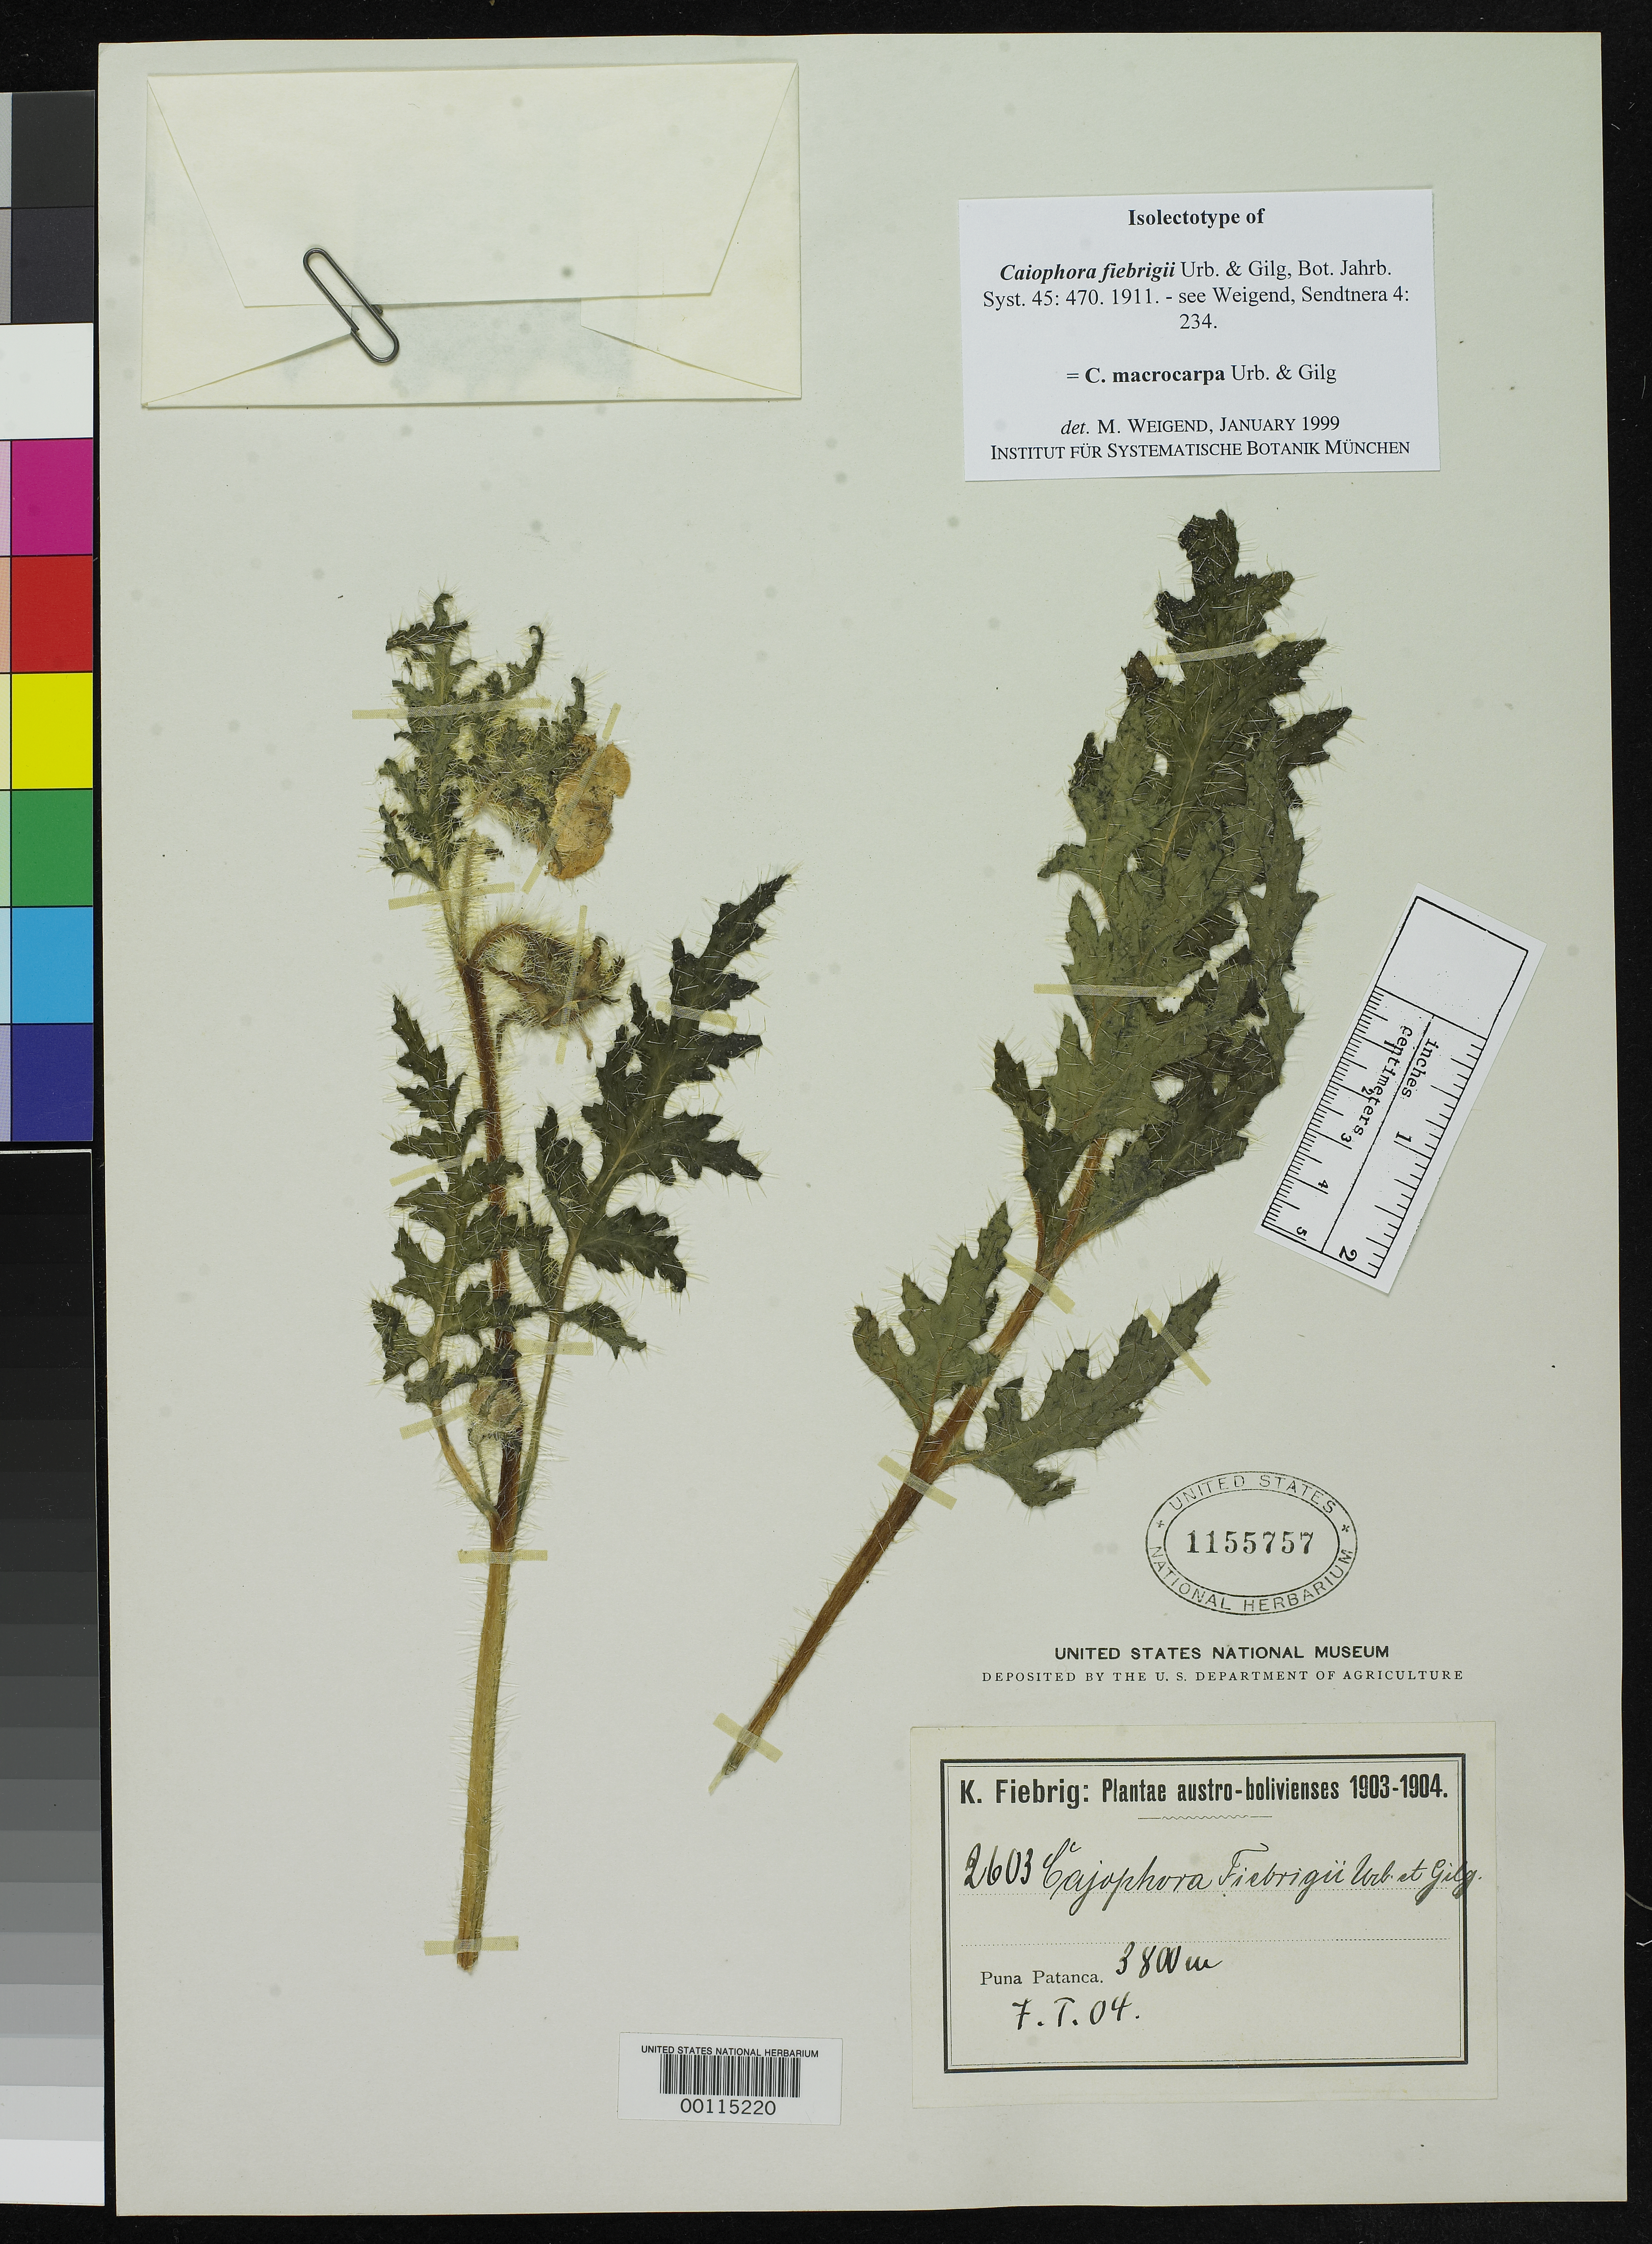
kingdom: Plantae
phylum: Tracheophyta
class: Magnoliopsida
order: Cornales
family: Loasaceae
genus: Caiophora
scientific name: Caiophora fiebrigii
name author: Urb. & Gilg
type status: Isolectotype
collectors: K. Fiebrig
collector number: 2603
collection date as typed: Jan 1904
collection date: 1904-01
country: Bolivia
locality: Puna Patanca.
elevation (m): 3800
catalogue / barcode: US 1155757